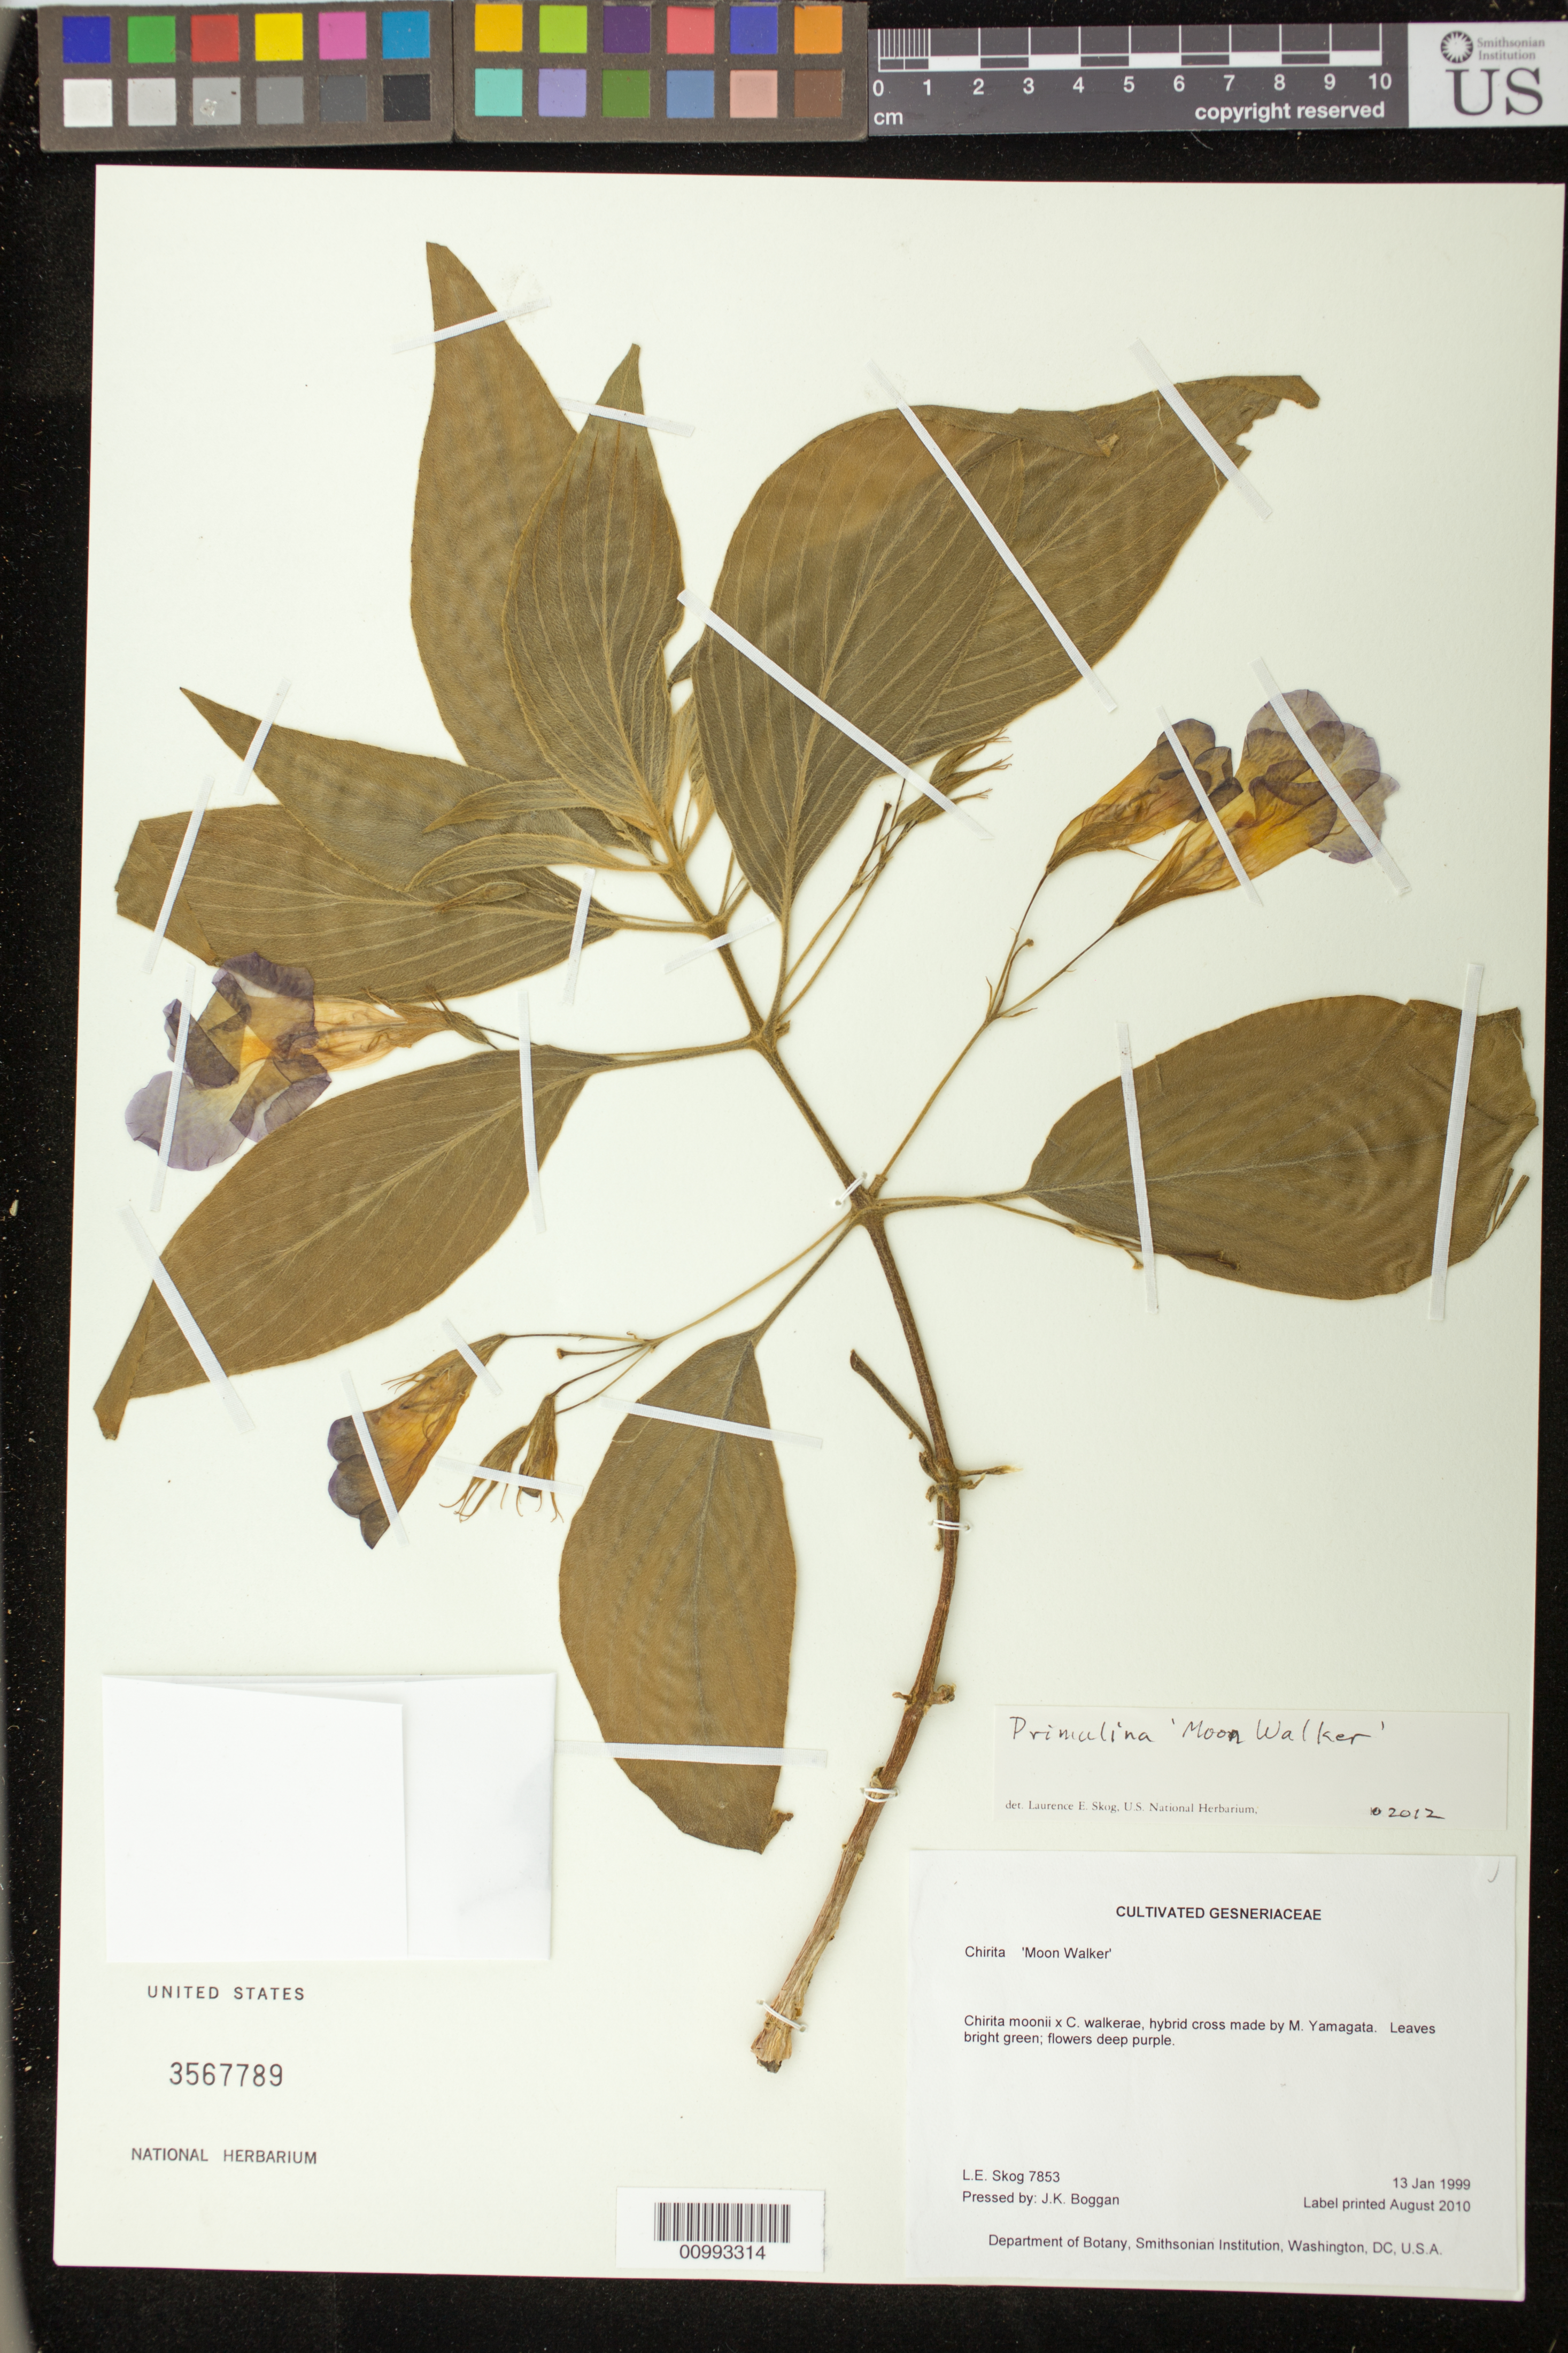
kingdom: Plantae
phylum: Tracheophyta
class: Magnoliopsida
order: Lamiales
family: Gesneriaceae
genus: Primulina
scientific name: Primulina 'Moon Walker'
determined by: Skog, Laurence E.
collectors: L. E. Skog & J. K. Boggan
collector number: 7853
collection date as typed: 13 Jan 1999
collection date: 1999-01-13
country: United States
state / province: District of Columbia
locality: Department of Botany, Smithsonian Institution, Washington, DC, U.S.A.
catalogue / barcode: US 3567789